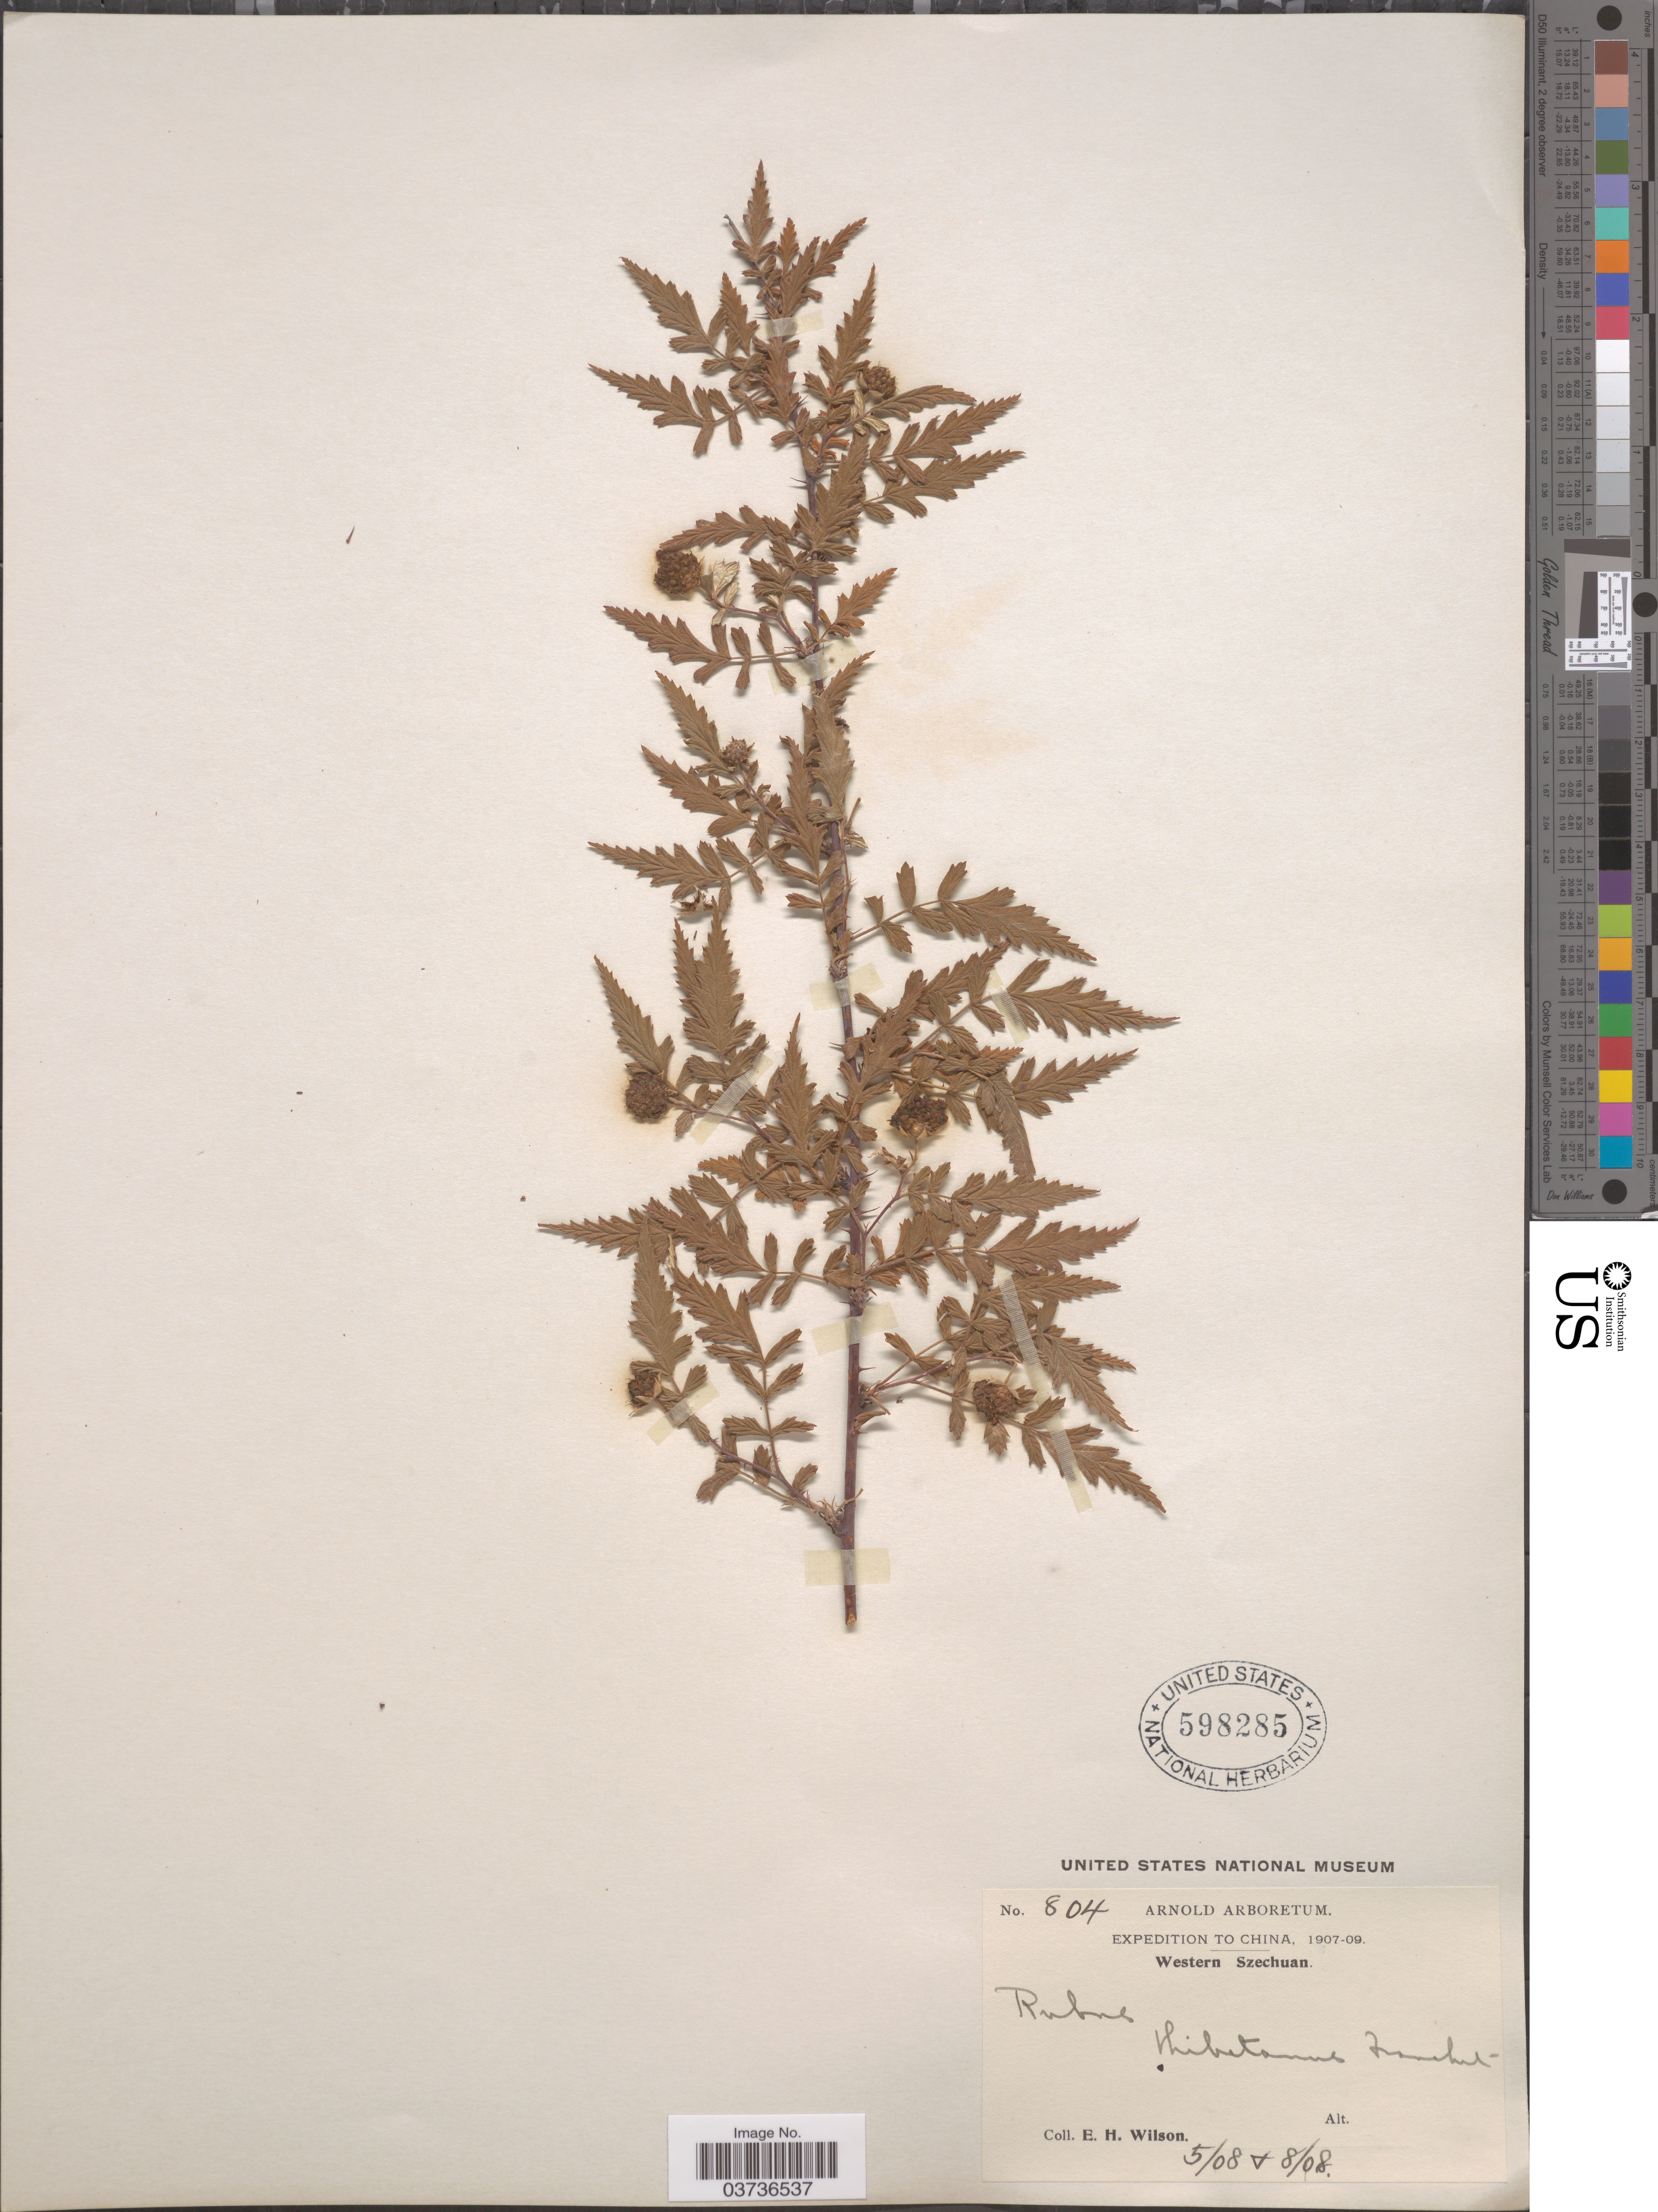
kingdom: Plantae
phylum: Tracheophyta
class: Magnoliopsida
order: Rosales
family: Rosaceae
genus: Rubus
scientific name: Rubus thibetanus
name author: Franch.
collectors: E. Wilson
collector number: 804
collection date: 1908-05/1908-08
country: China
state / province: Sichuan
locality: Western Szechuan.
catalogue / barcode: US 598285